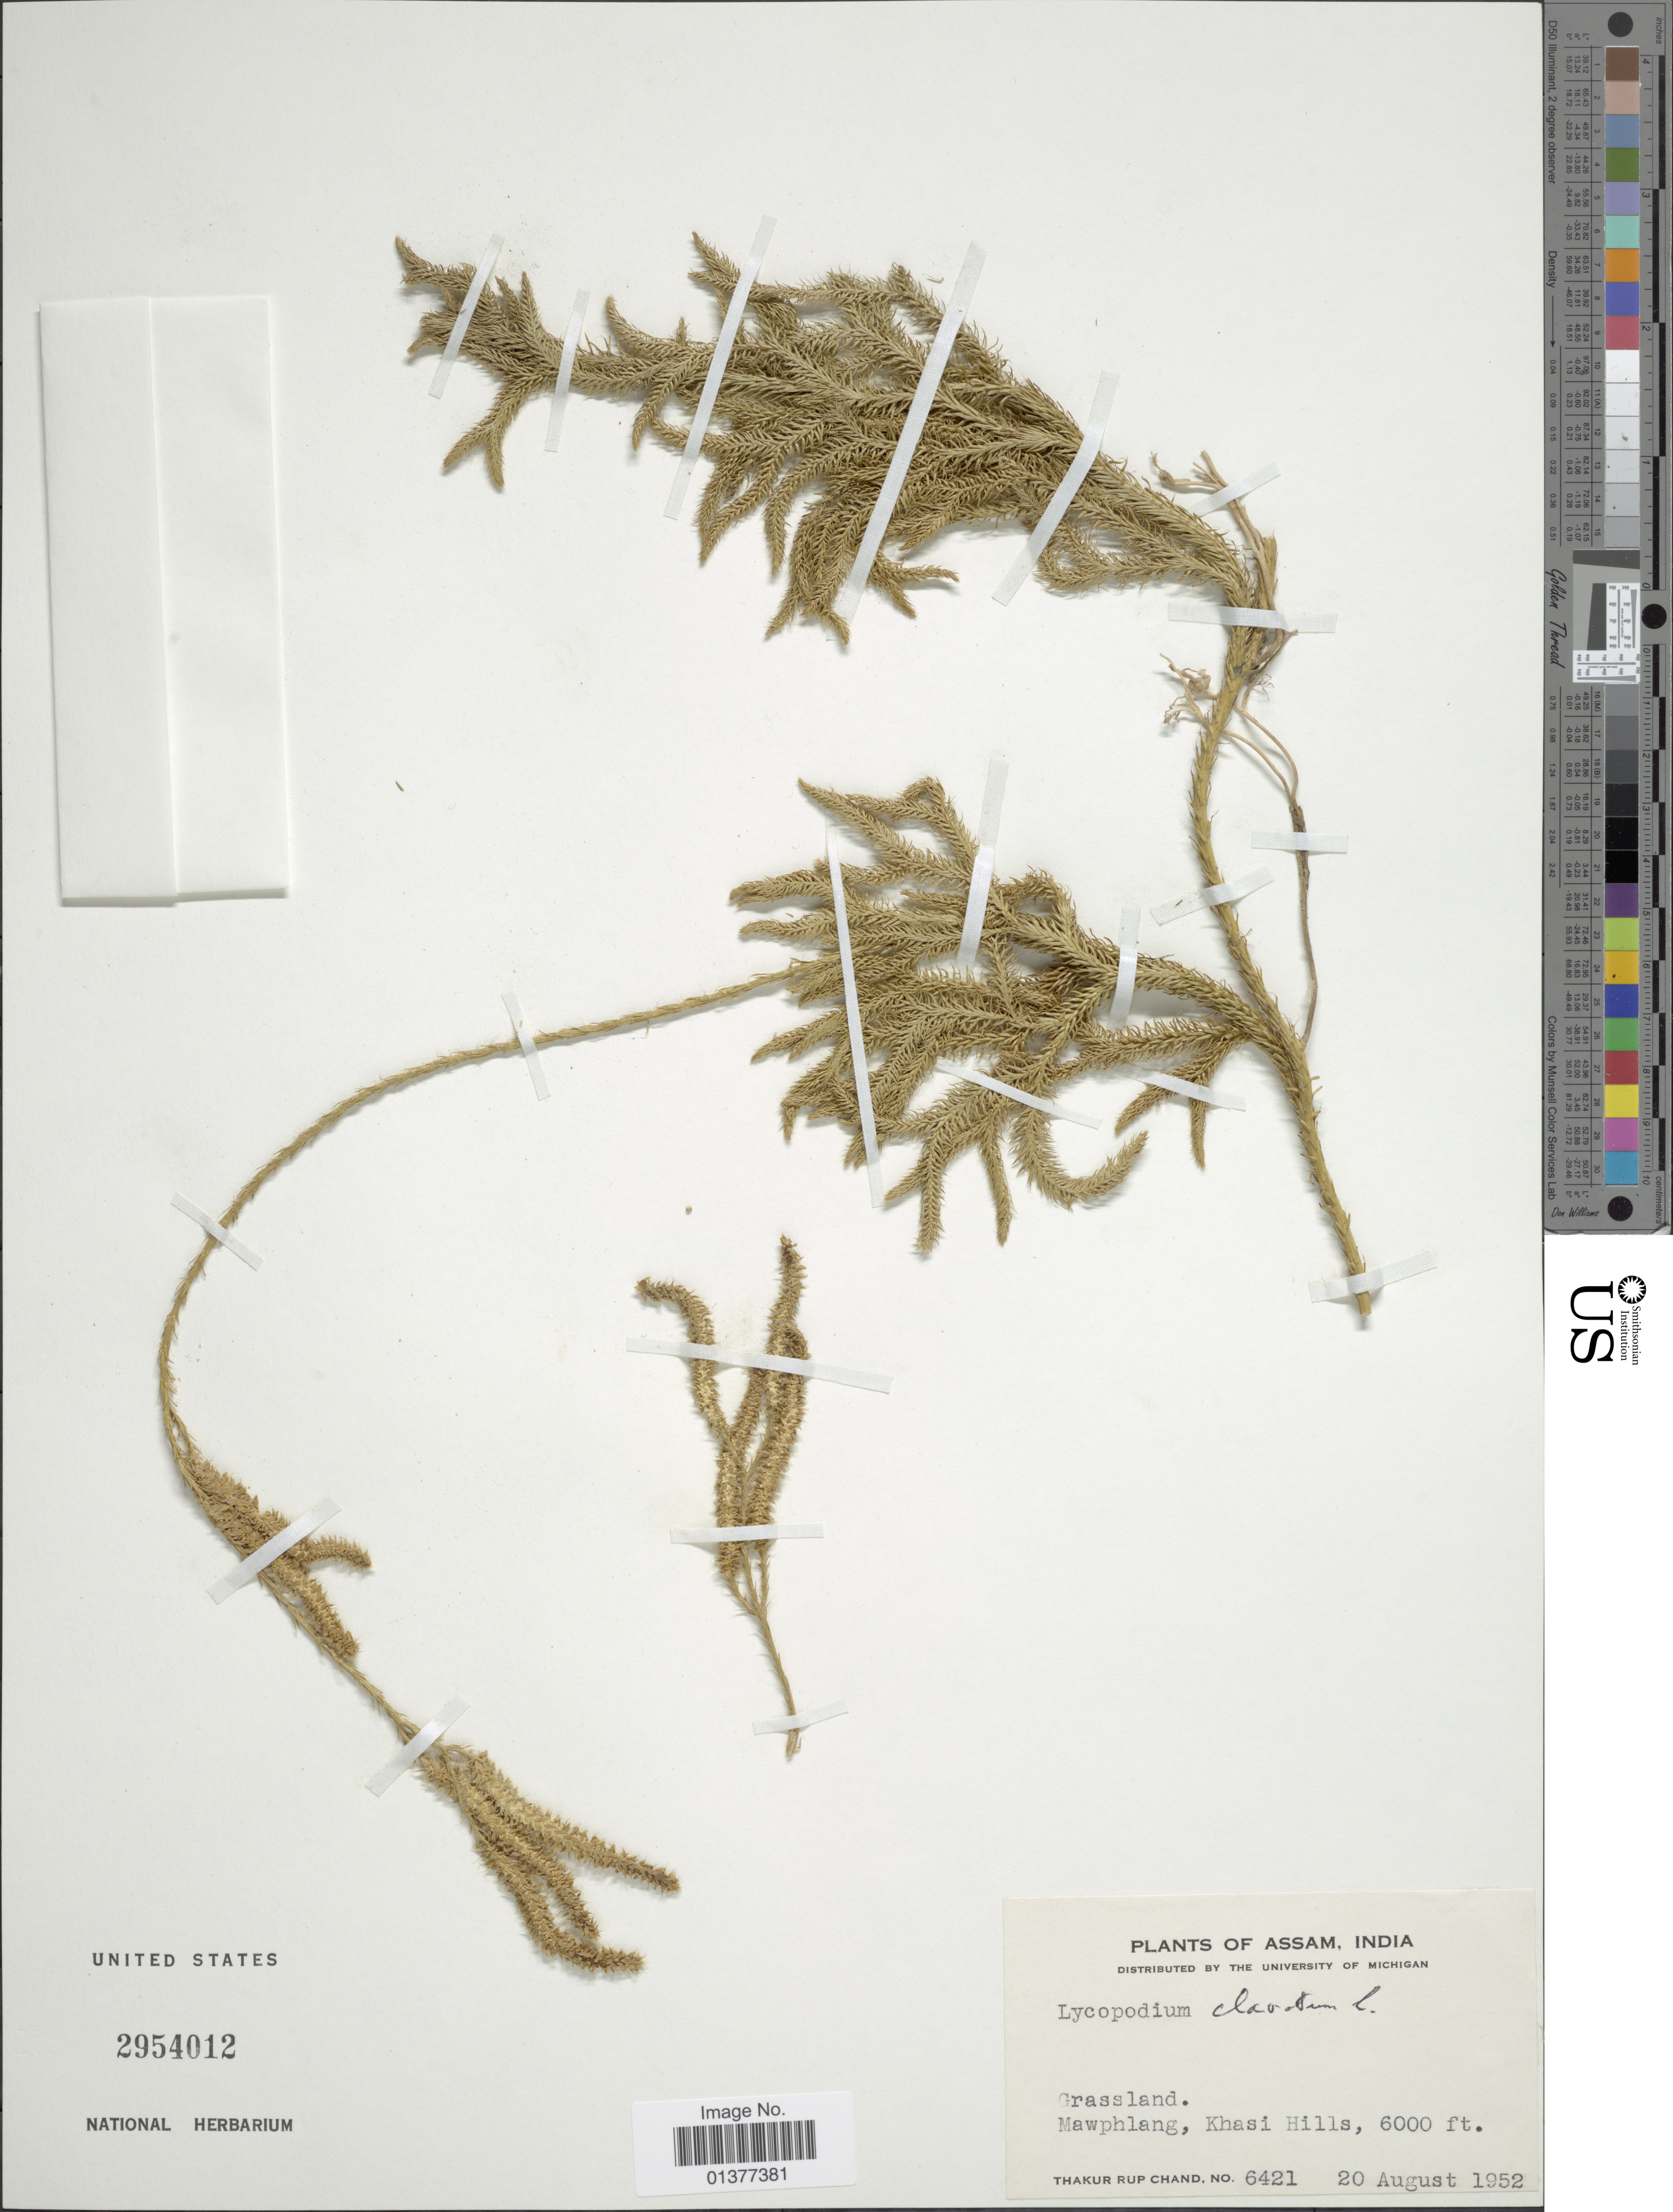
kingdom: Plantae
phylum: Tracheophyta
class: Lycopodiopsida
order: Lycopodiales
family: Lycopodiaceae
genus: Lycopodium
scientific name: Lycopodium clavatum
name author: L.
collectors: T. R. Chand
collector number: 6421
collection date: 1952-08-20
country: India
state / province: Meghalaya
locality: Mawphlang, Khasi Hills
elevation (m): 1829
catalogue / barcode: US 2954012